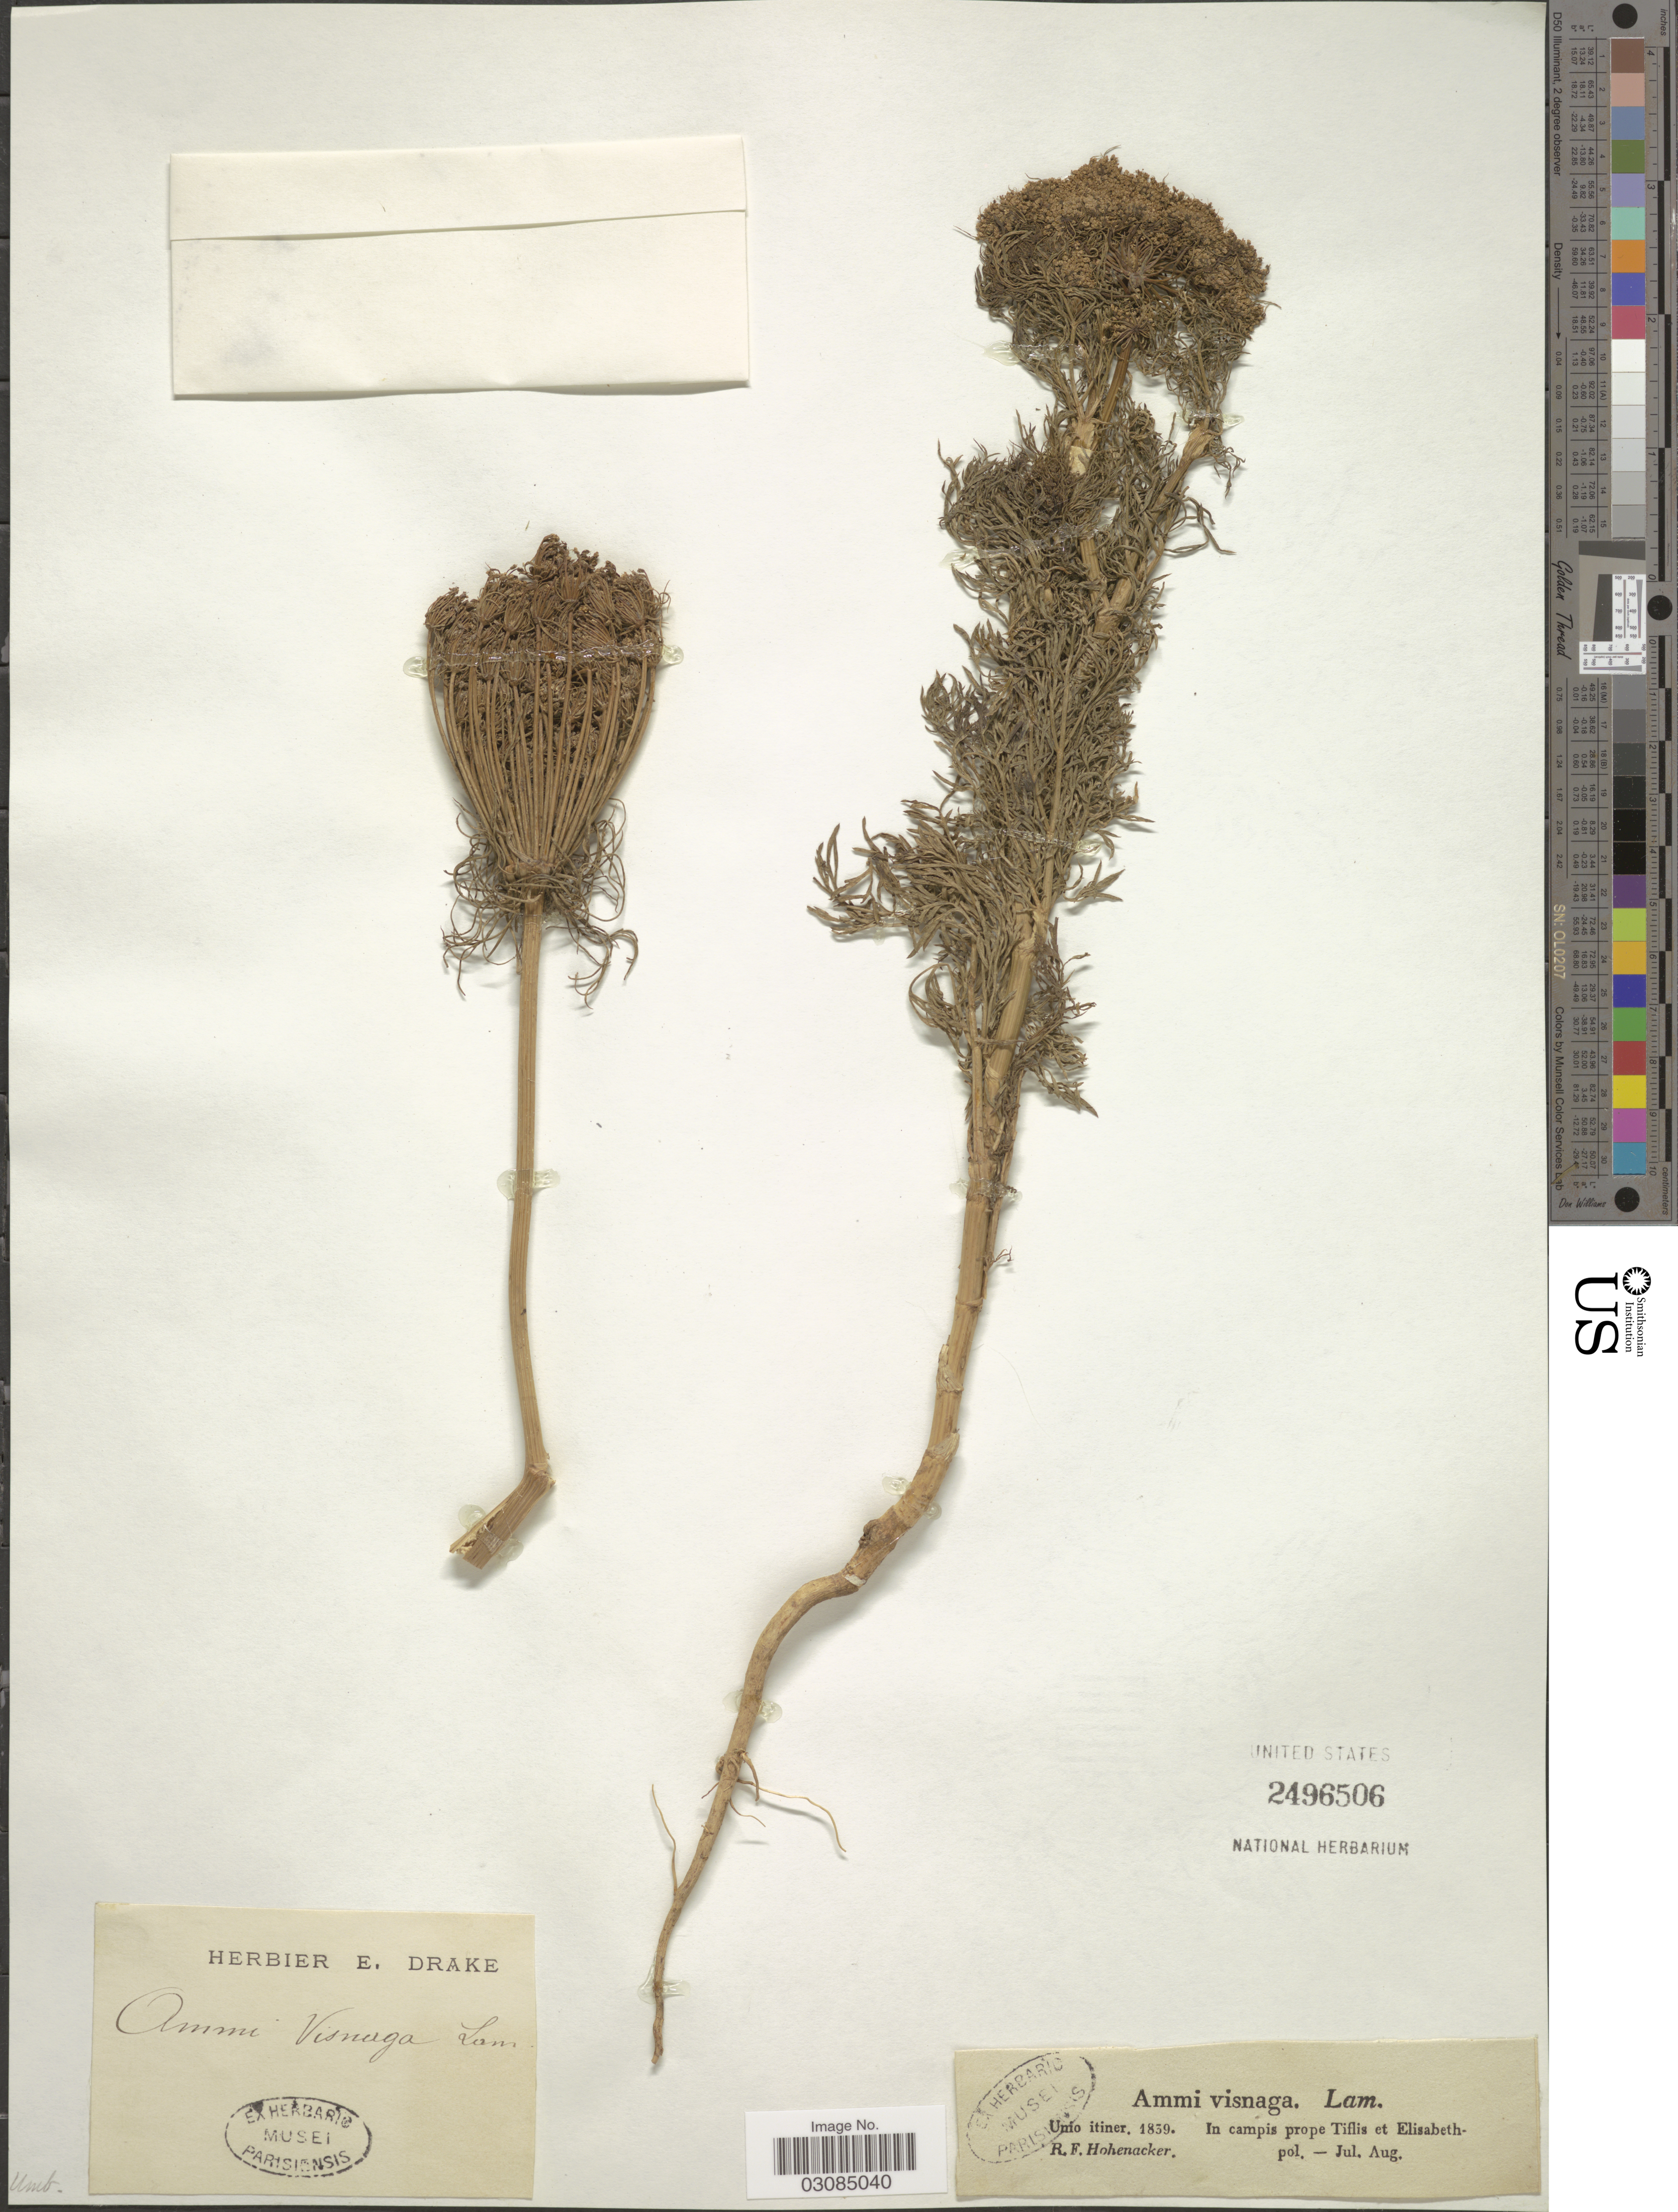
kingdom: Plantae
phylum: Tracheophyta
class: Magnoliopsida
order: Apiales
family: Apiaceae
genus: Ammi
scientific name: Ammi visnaga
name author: (L.) Lam.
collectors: R. F. Hohenacker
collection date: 1839-07/1839-08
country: Georgia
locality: In campis prope Tiflis et Elisabeth.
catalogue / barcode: US 2496506